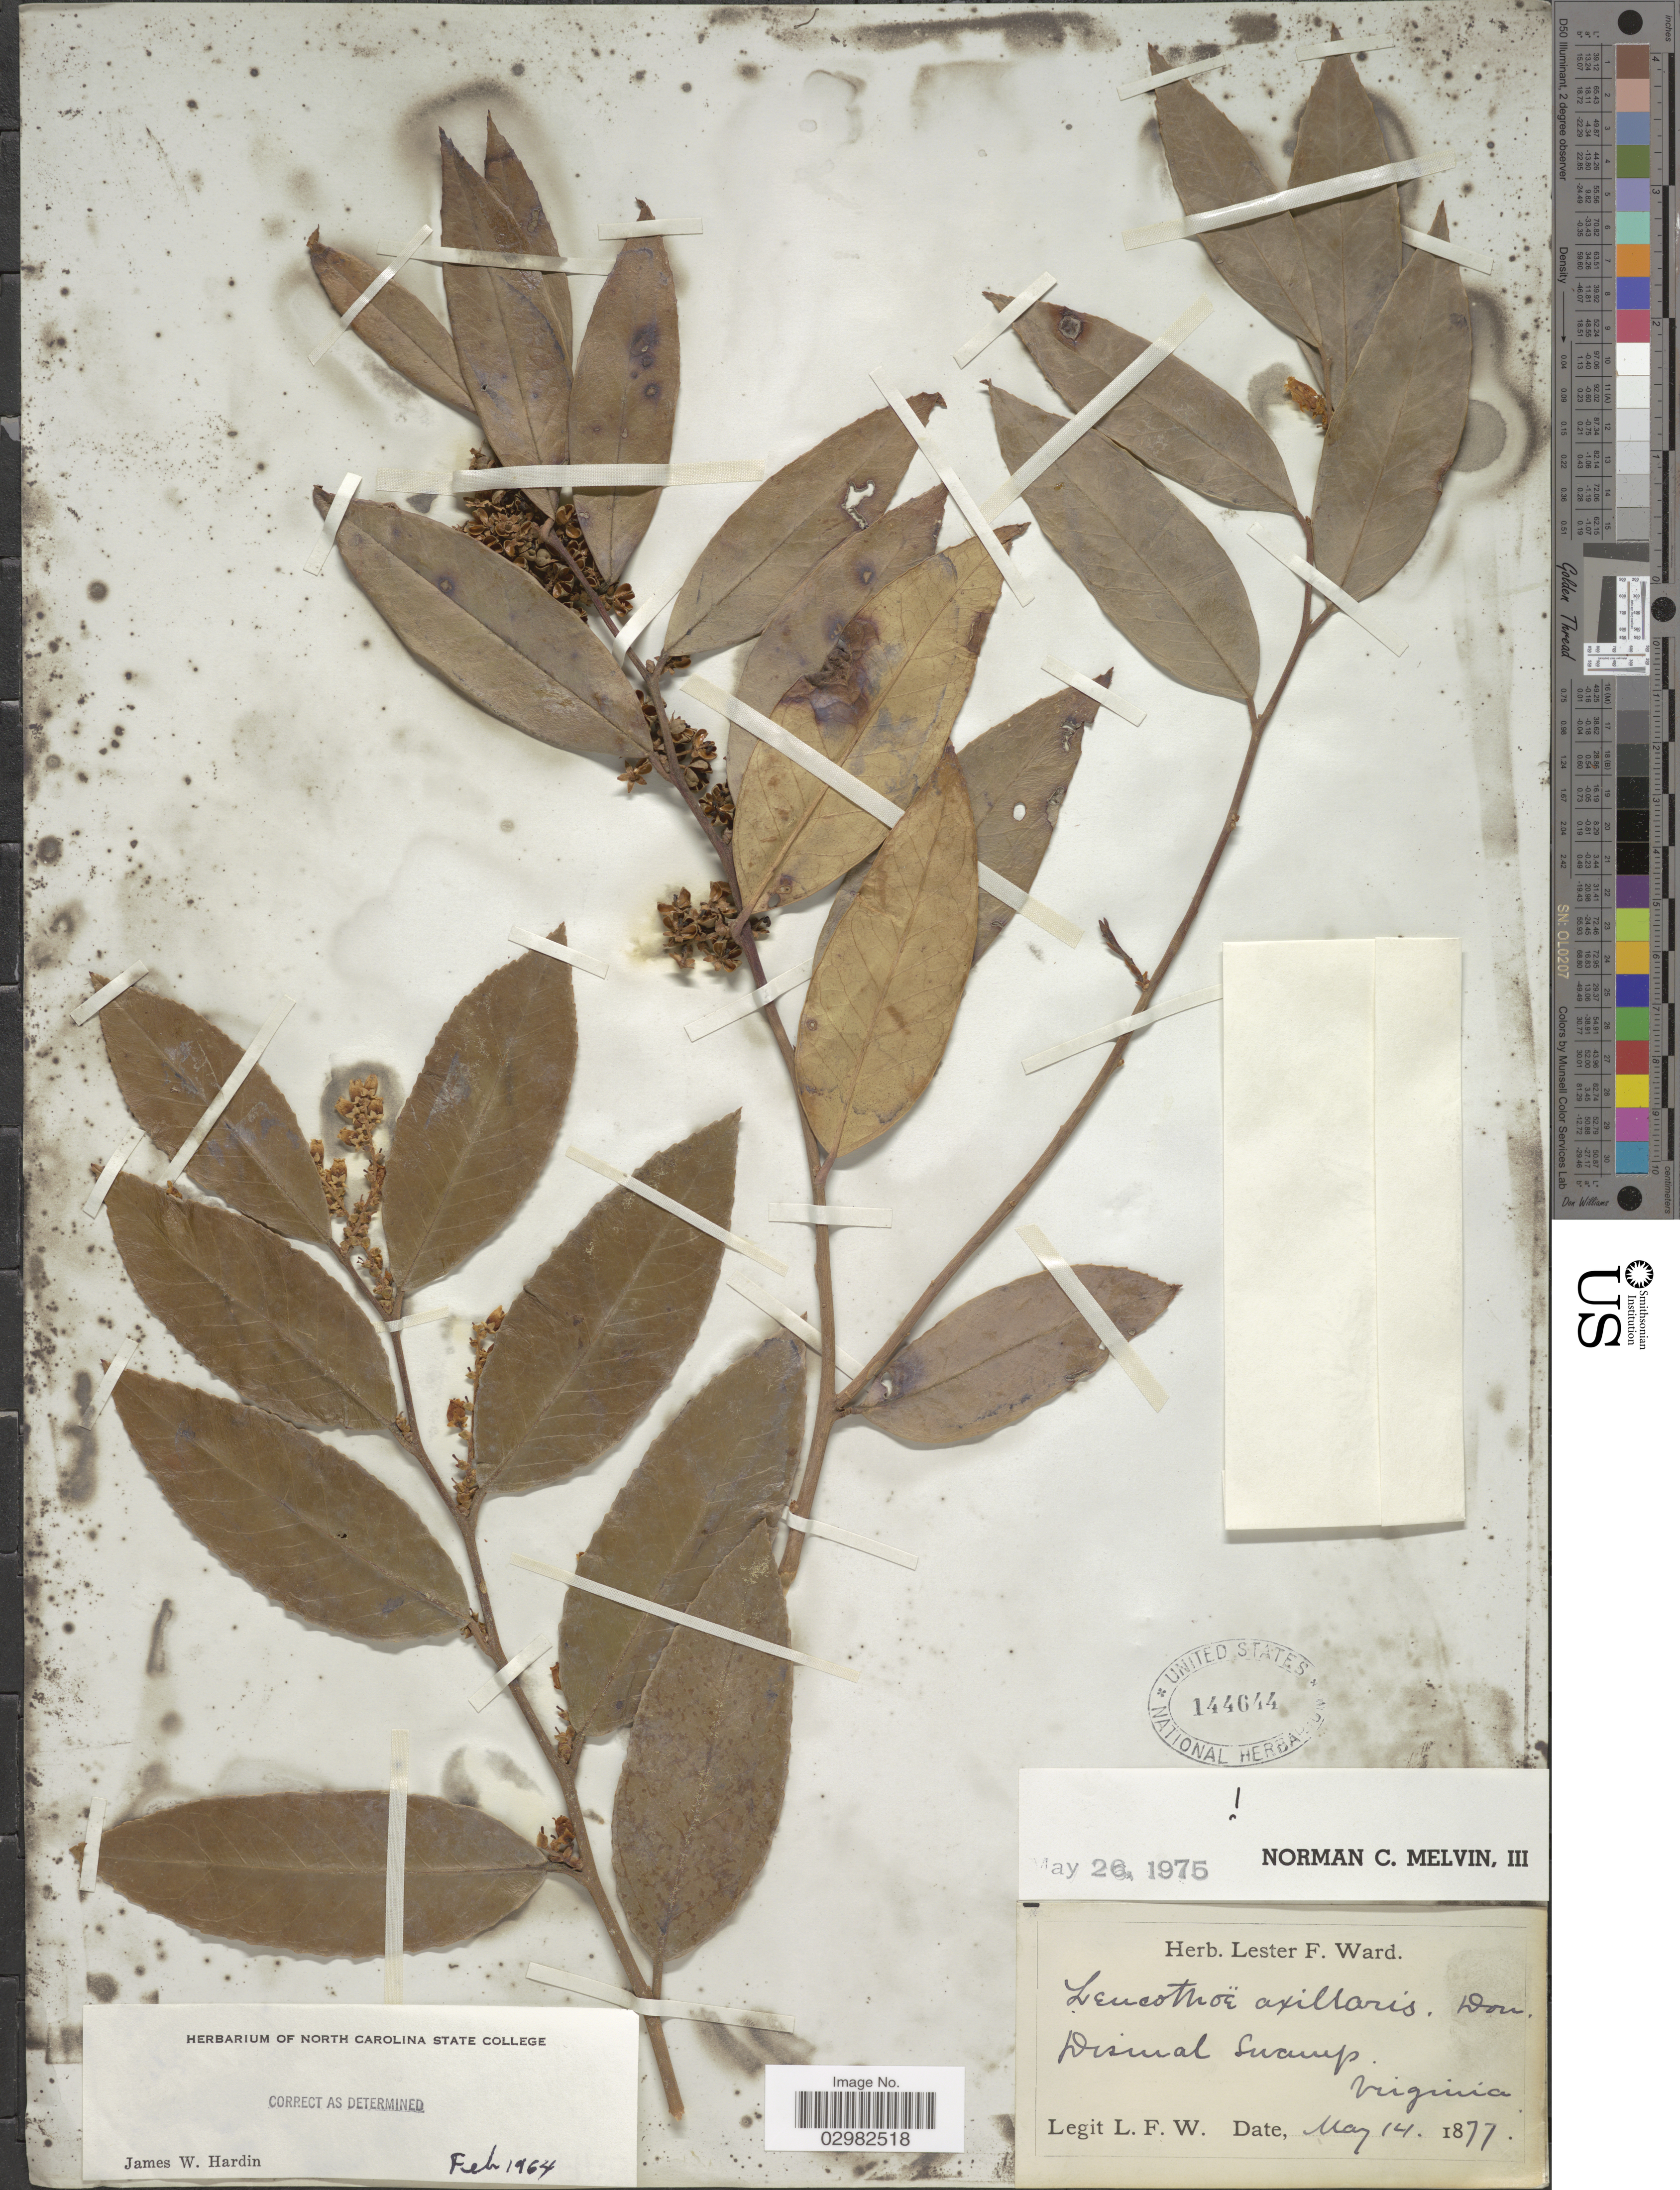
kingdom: Plantae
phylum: Tracheophyta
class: Magnoliopsida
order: Ericales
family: Ericaceae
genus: Leucothoe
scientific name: Leucothoë axillaris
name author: (Lam.) D. Don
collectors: L. F. Ward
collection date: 1877-05-14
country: United States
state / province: Virginia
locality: Dismal Swamp.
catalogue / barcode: US 144644